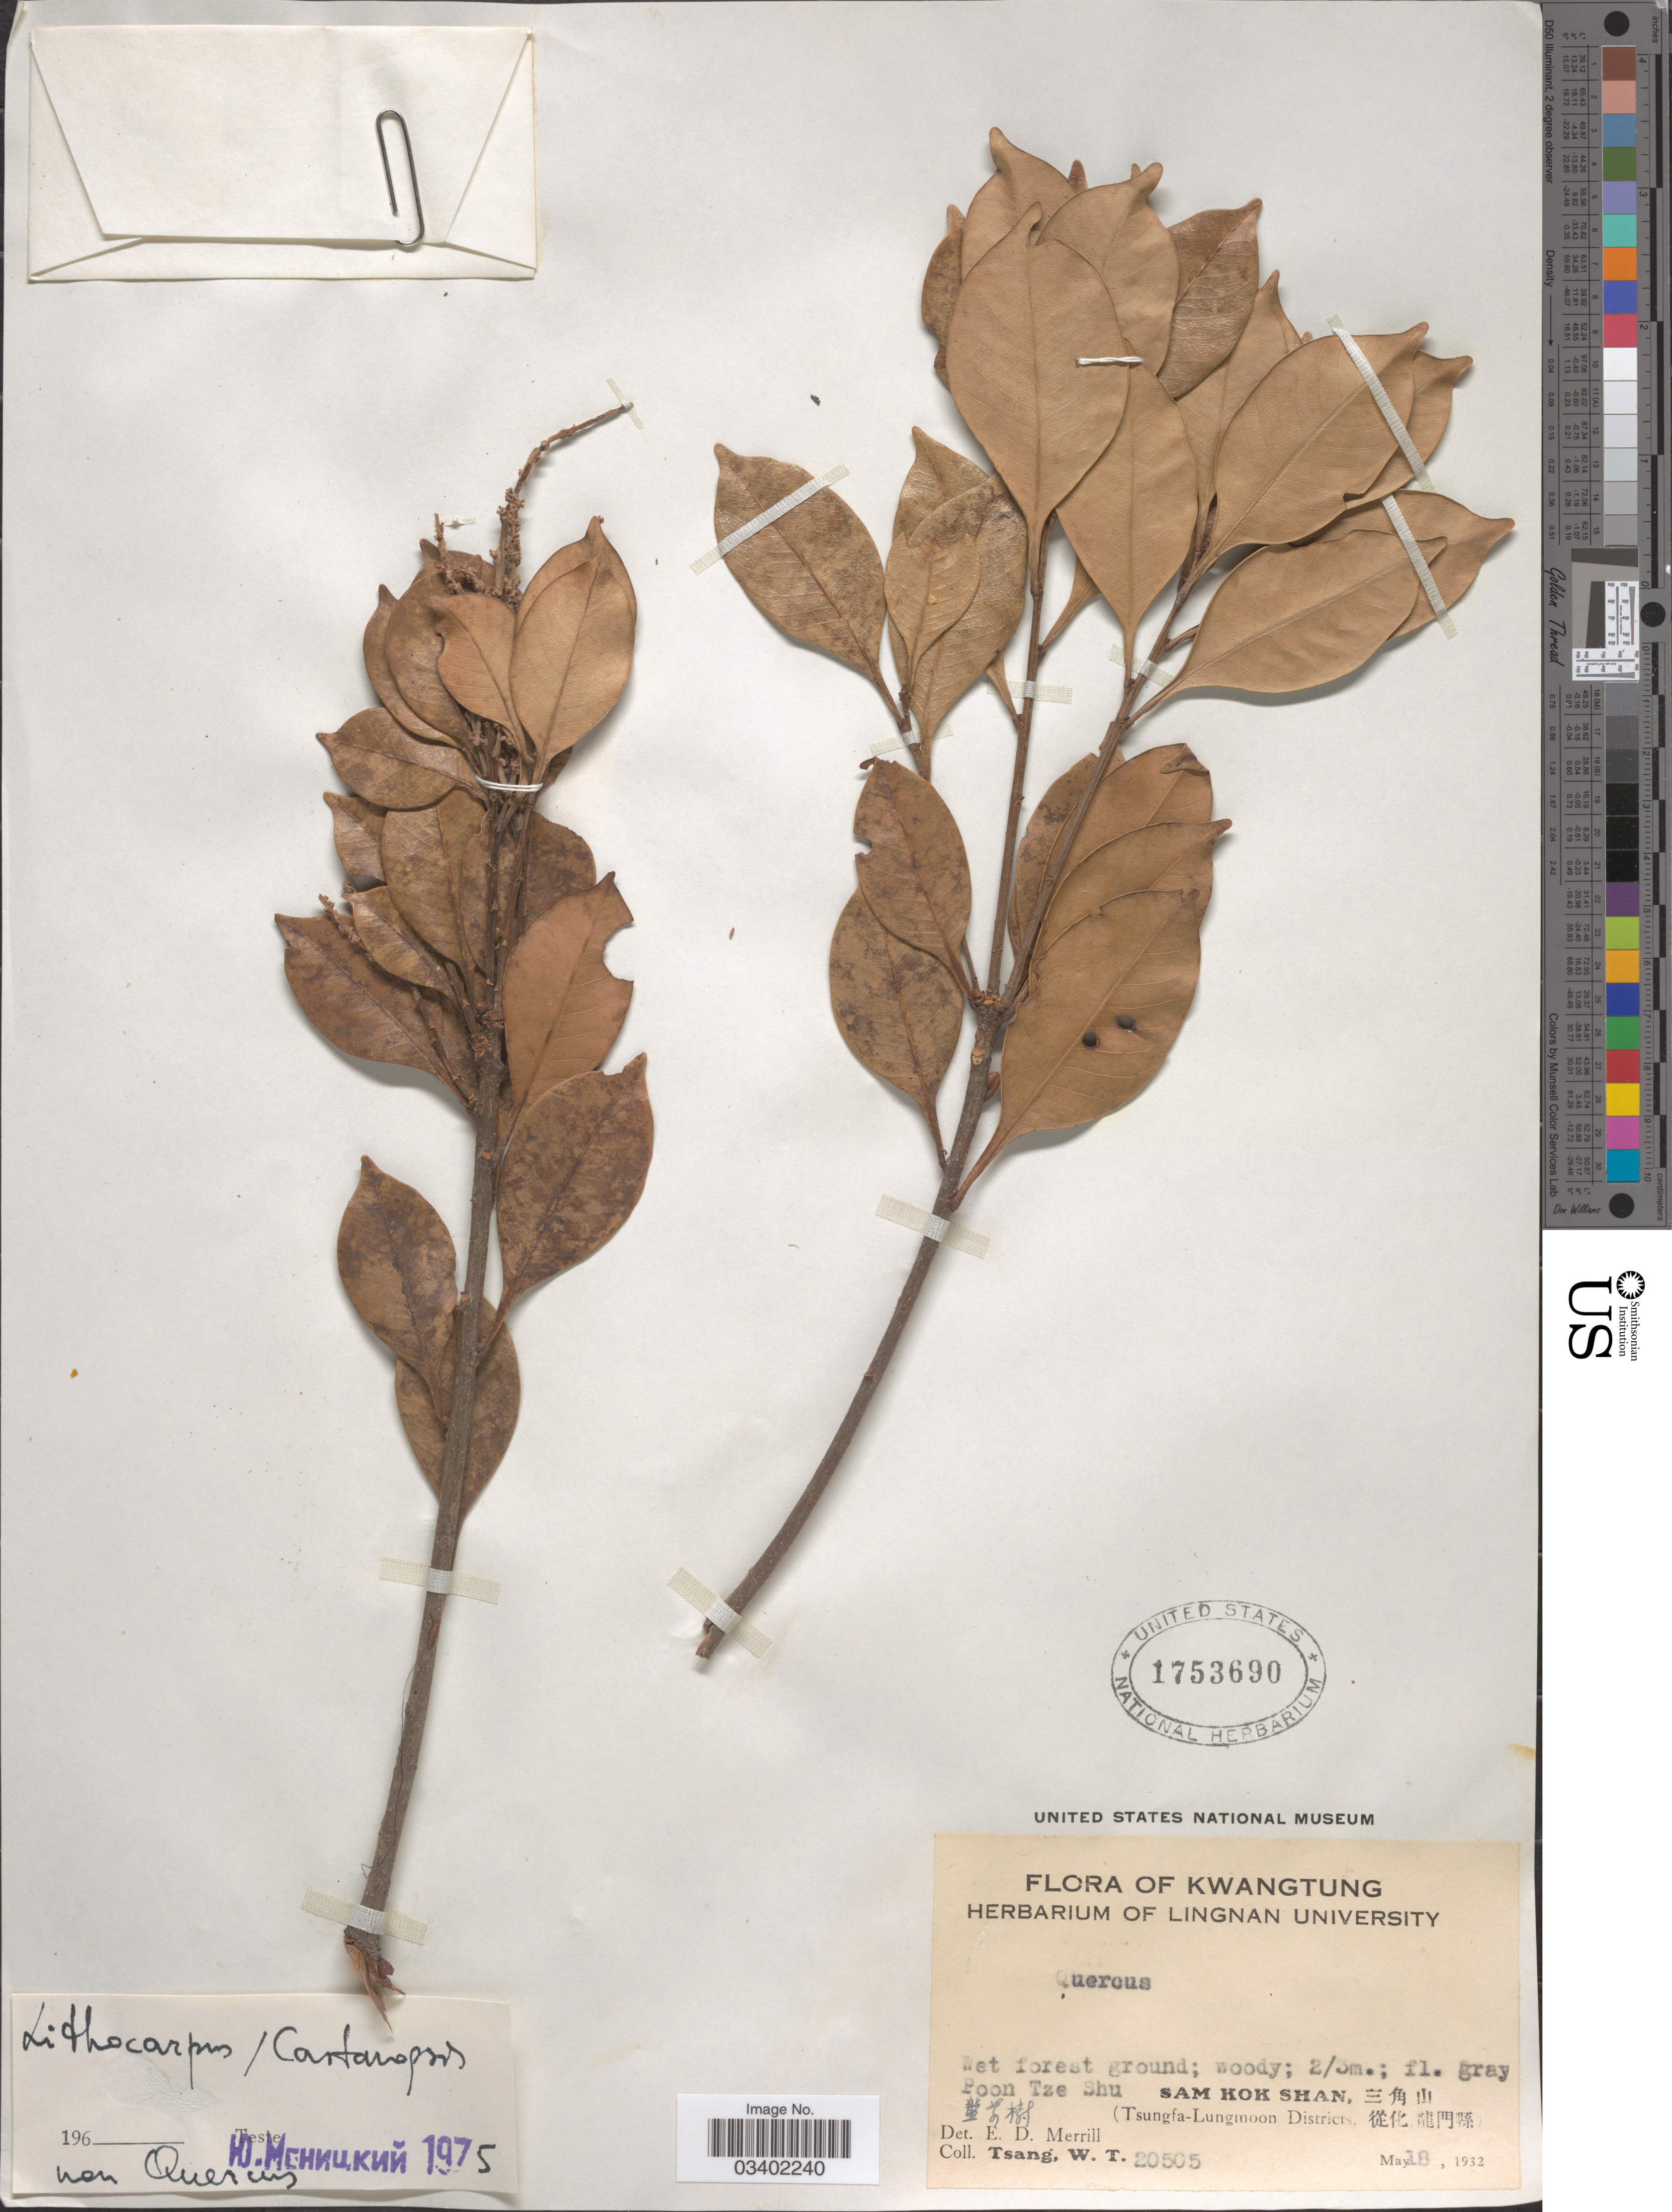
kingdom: Plantae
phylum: Tracheophyta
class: Magnoliopsida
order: Fagales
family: Fagaceae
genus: Lithocarpus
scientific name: Lithocarpus sp.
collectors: W. T. Tsang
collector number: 20505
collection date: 1932-05-18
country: China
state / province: Guangdong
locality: Poon Tze Shu X. Sam Kok Shan, X. (Tsungfa-Lungmoon Districts, X).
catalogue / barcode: US 1753690